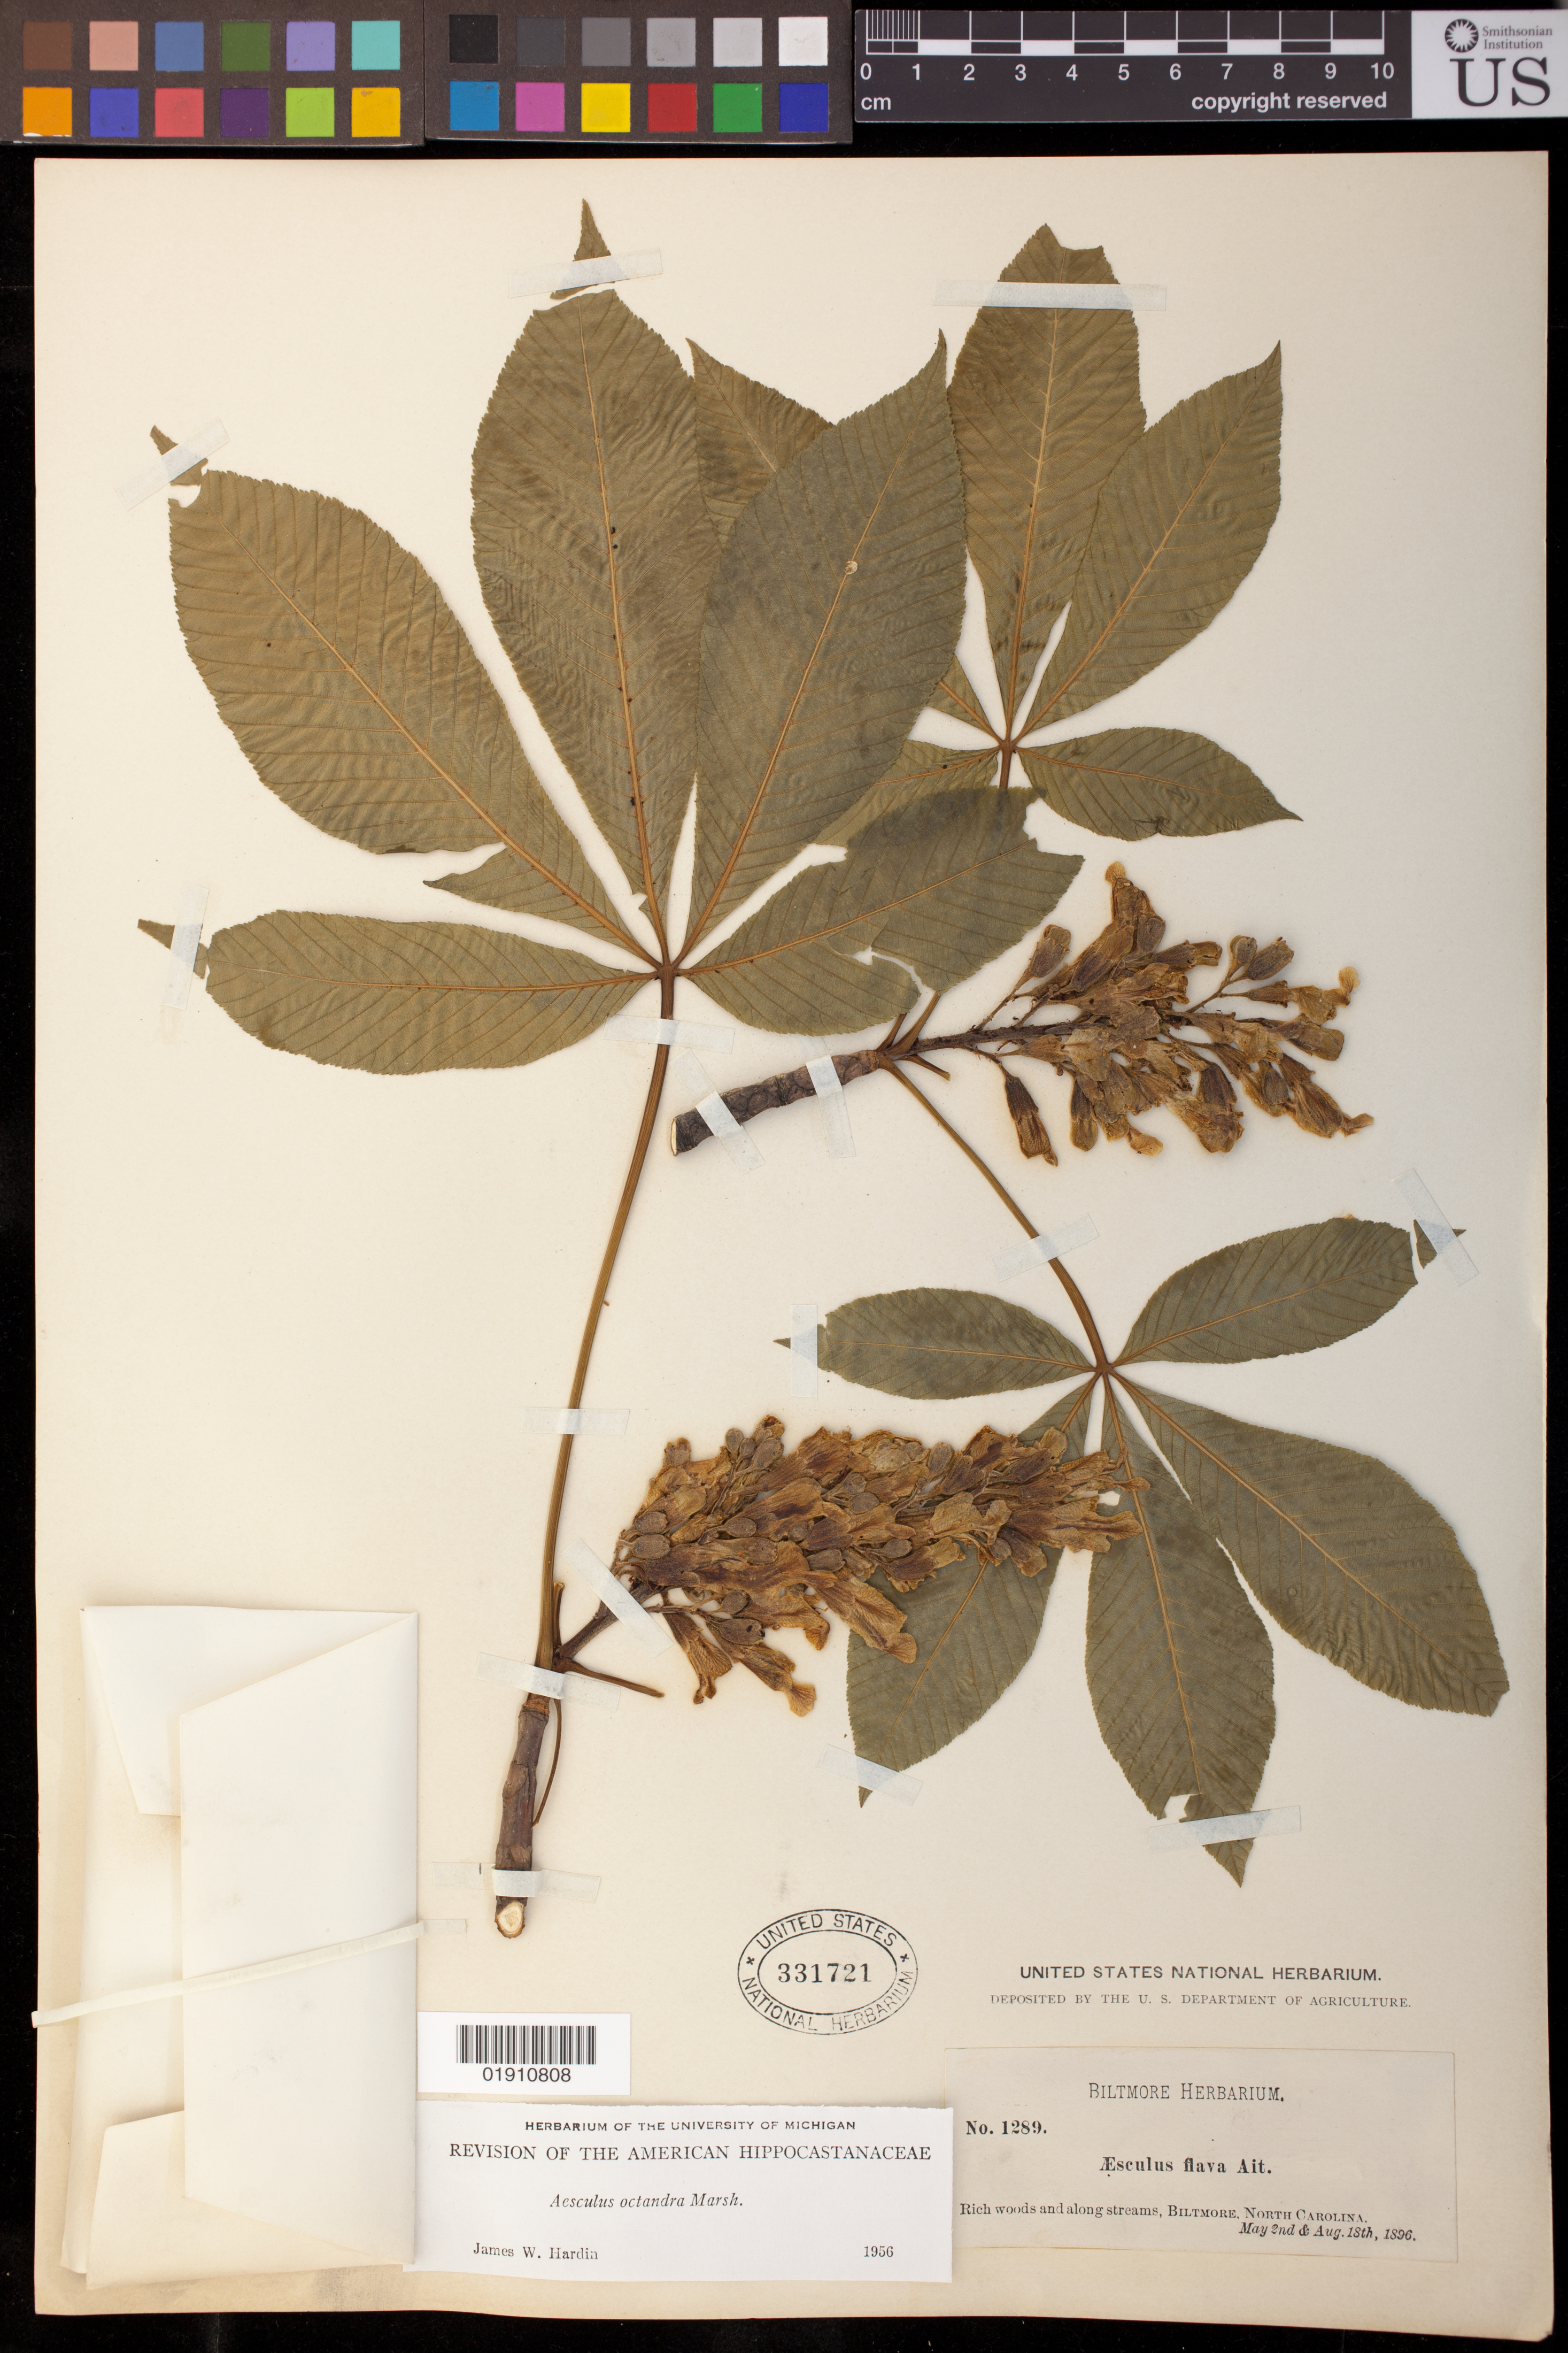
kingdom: Plantae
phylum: Tracheophyta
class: Magnoliopsida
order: Sapindales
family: Sapindaceae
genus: Aesculus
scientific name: Aesculus octandra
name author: Marshall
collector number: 1289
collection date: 1896-05-02,1896-08-18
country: United States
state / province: North Carolina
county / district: Buncombe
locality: along streams, Biltmore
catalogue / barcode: US 331721